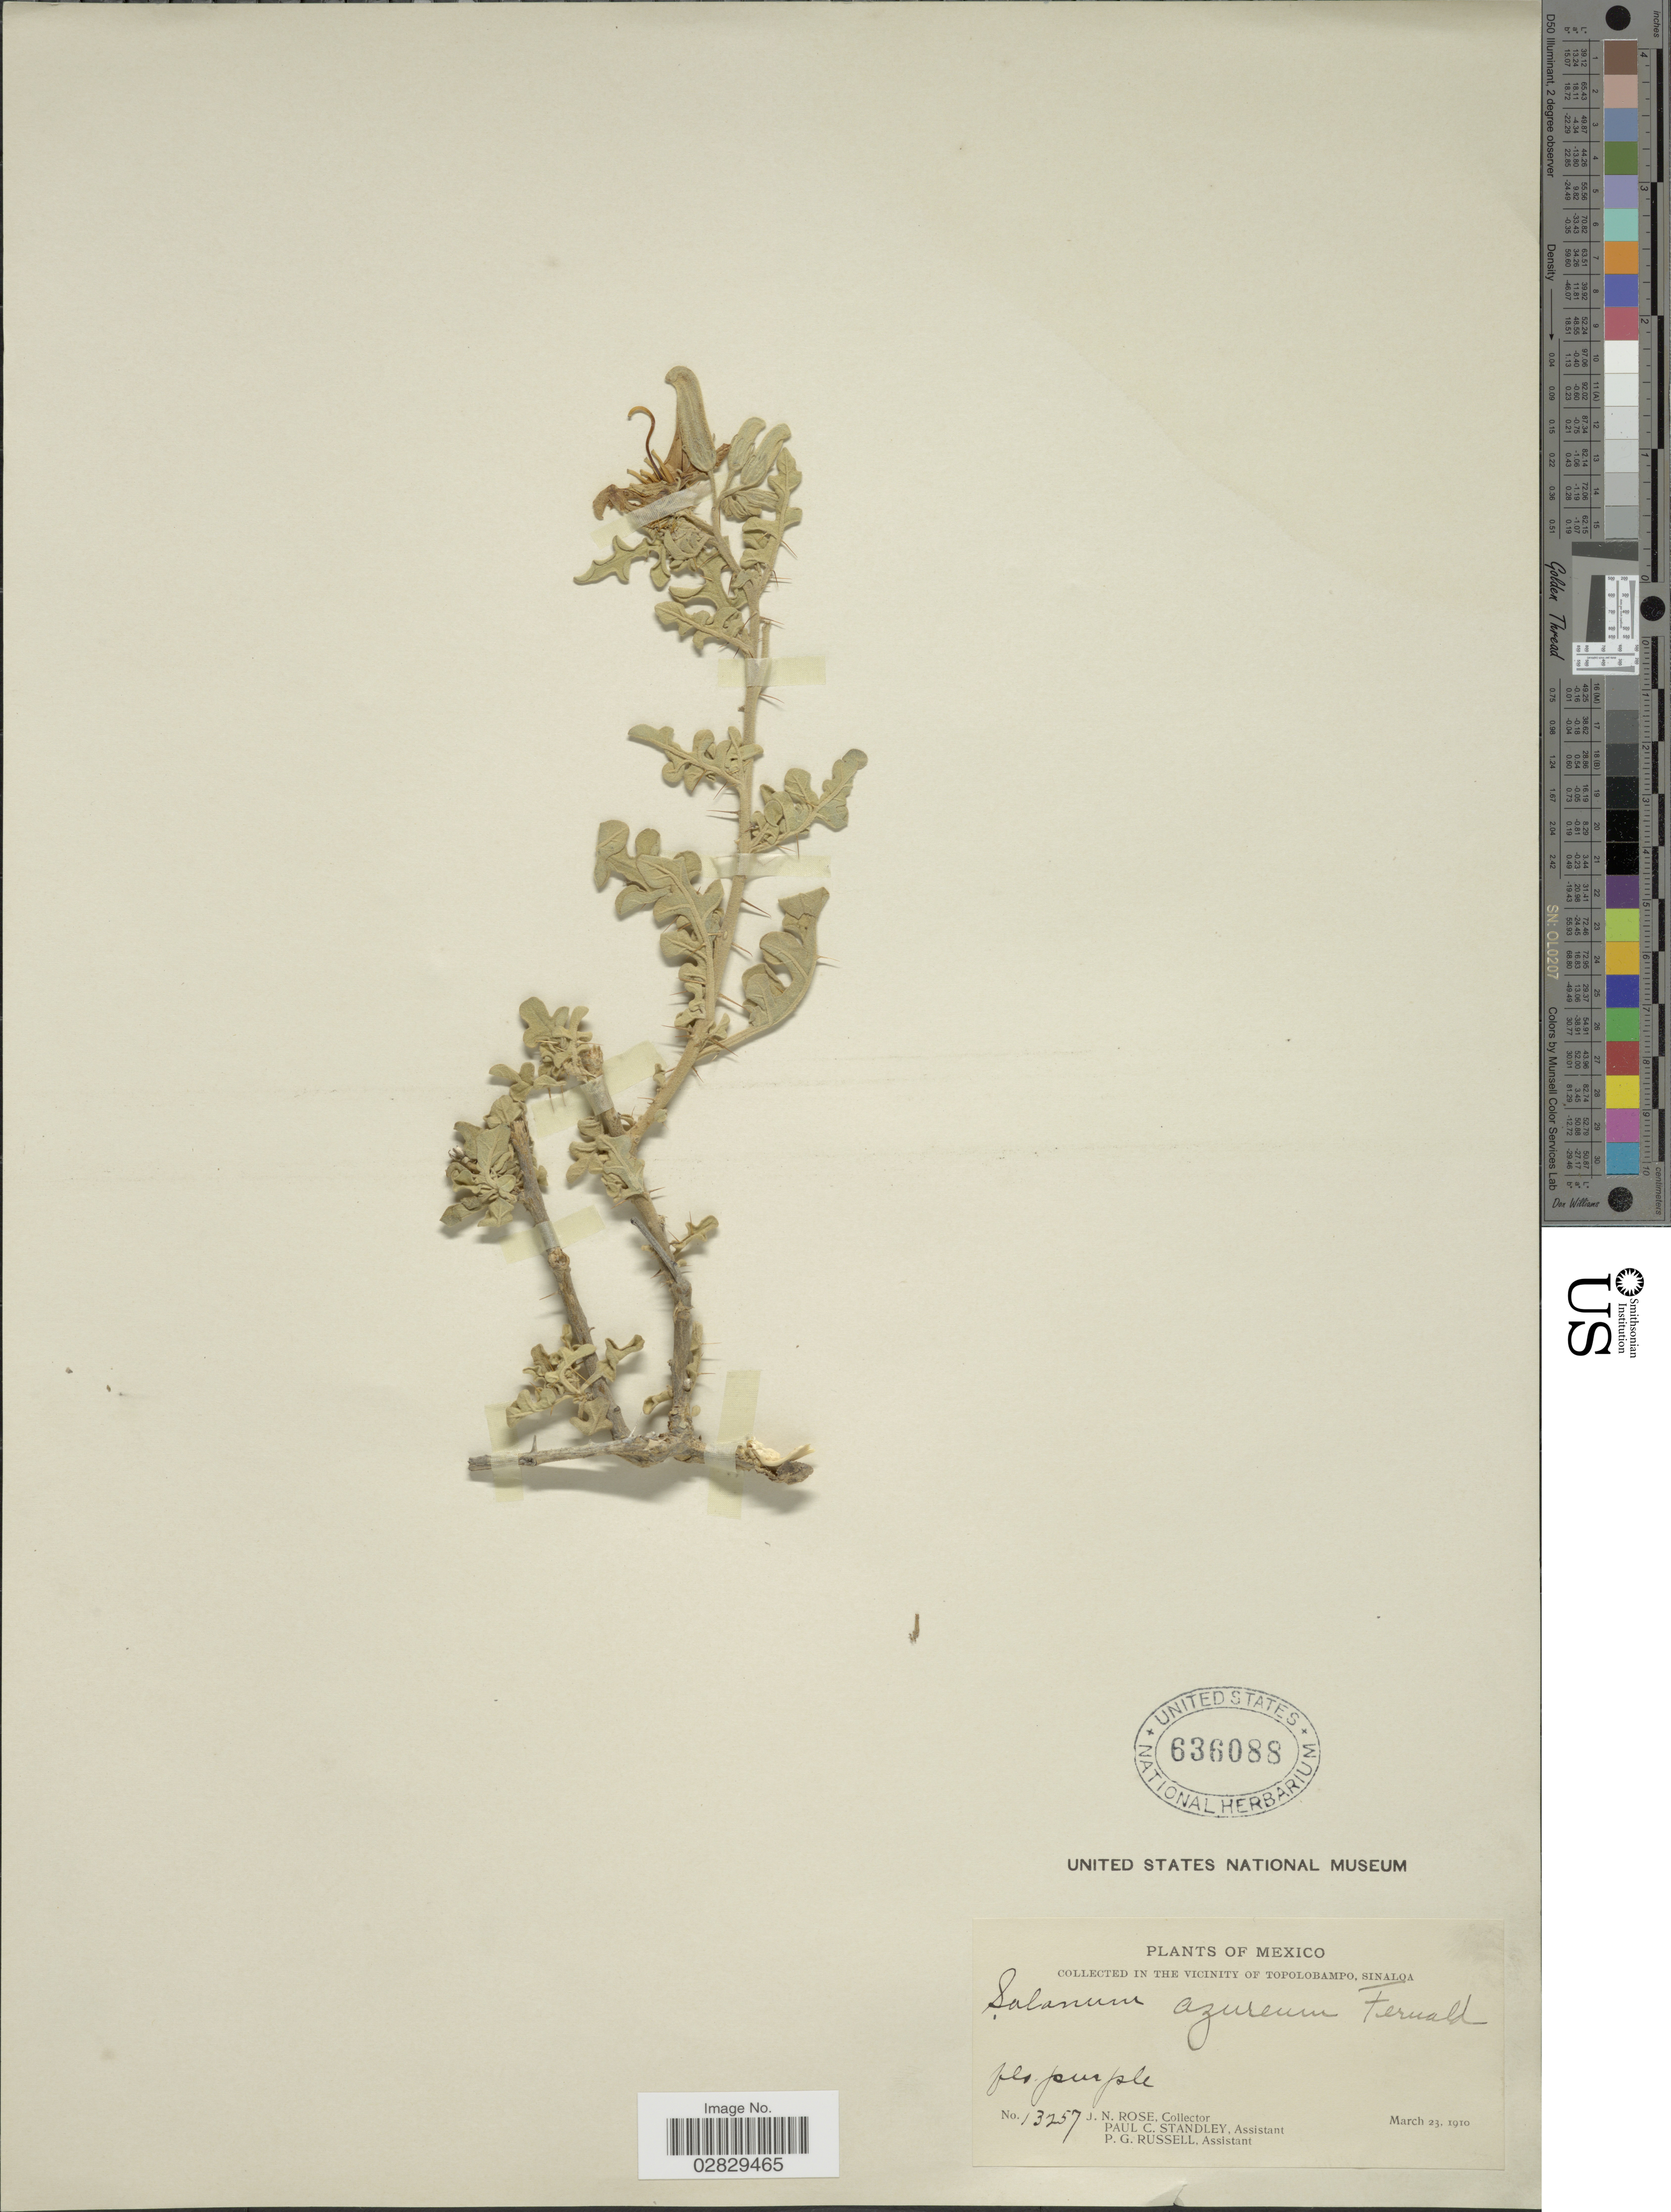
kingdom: Plantae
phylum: Tracheophyta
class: Magnoliopsida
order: Solanales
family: Solanaceae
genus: Solanum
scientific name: Solanum azureum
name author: Fernald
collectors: J. N. Rose, P. C. Standley & P. G. Russell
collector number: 13257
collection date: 1910-03-23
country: Mexico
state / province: Sinaloa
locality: In the vicinity of Topolobampo.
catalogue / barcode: US 636088